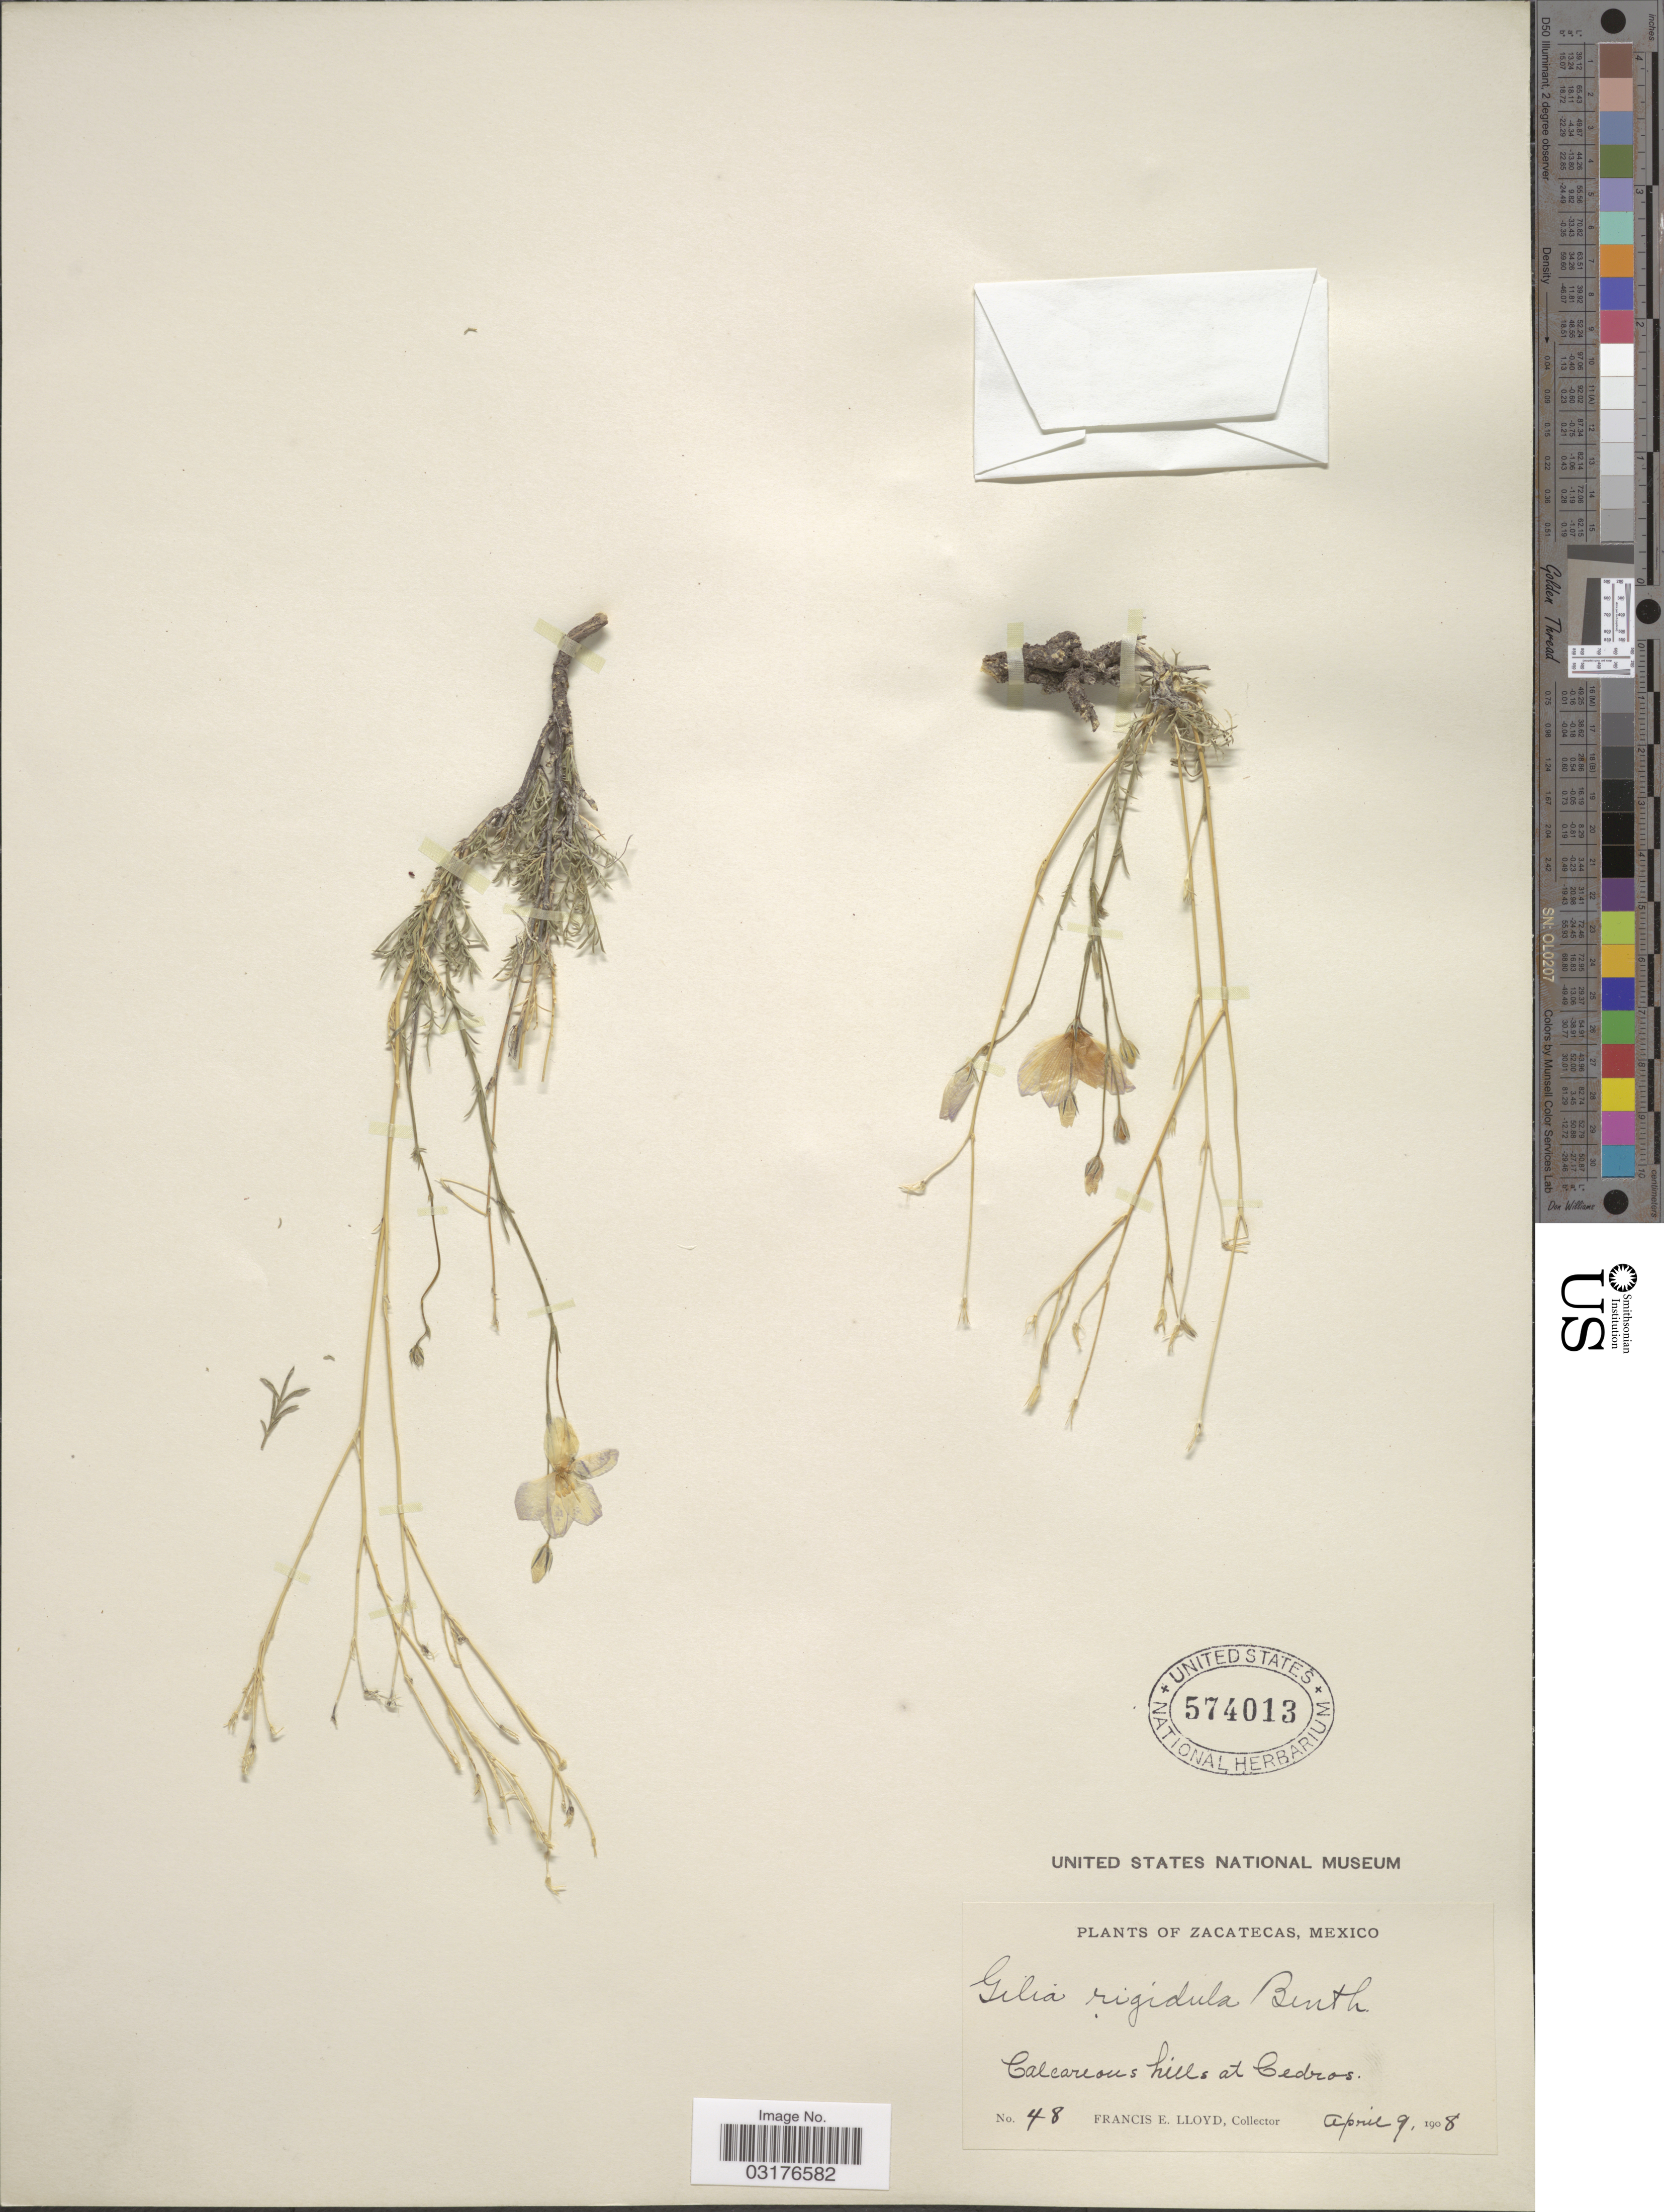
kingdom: Plantae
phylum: Tracheophyta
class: Magnoliopsida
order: Ericales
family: Polemoniaceae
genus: Giliastrum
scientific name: Giliastrum stewartii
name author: (I.M. Johnst.) J.M. Porter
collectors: Lloyd, C. E.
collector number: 48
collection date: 1908-04-09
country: Mexico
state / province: Zacatecas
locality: Calcareous hills at Cedros.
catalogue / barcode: US 574013